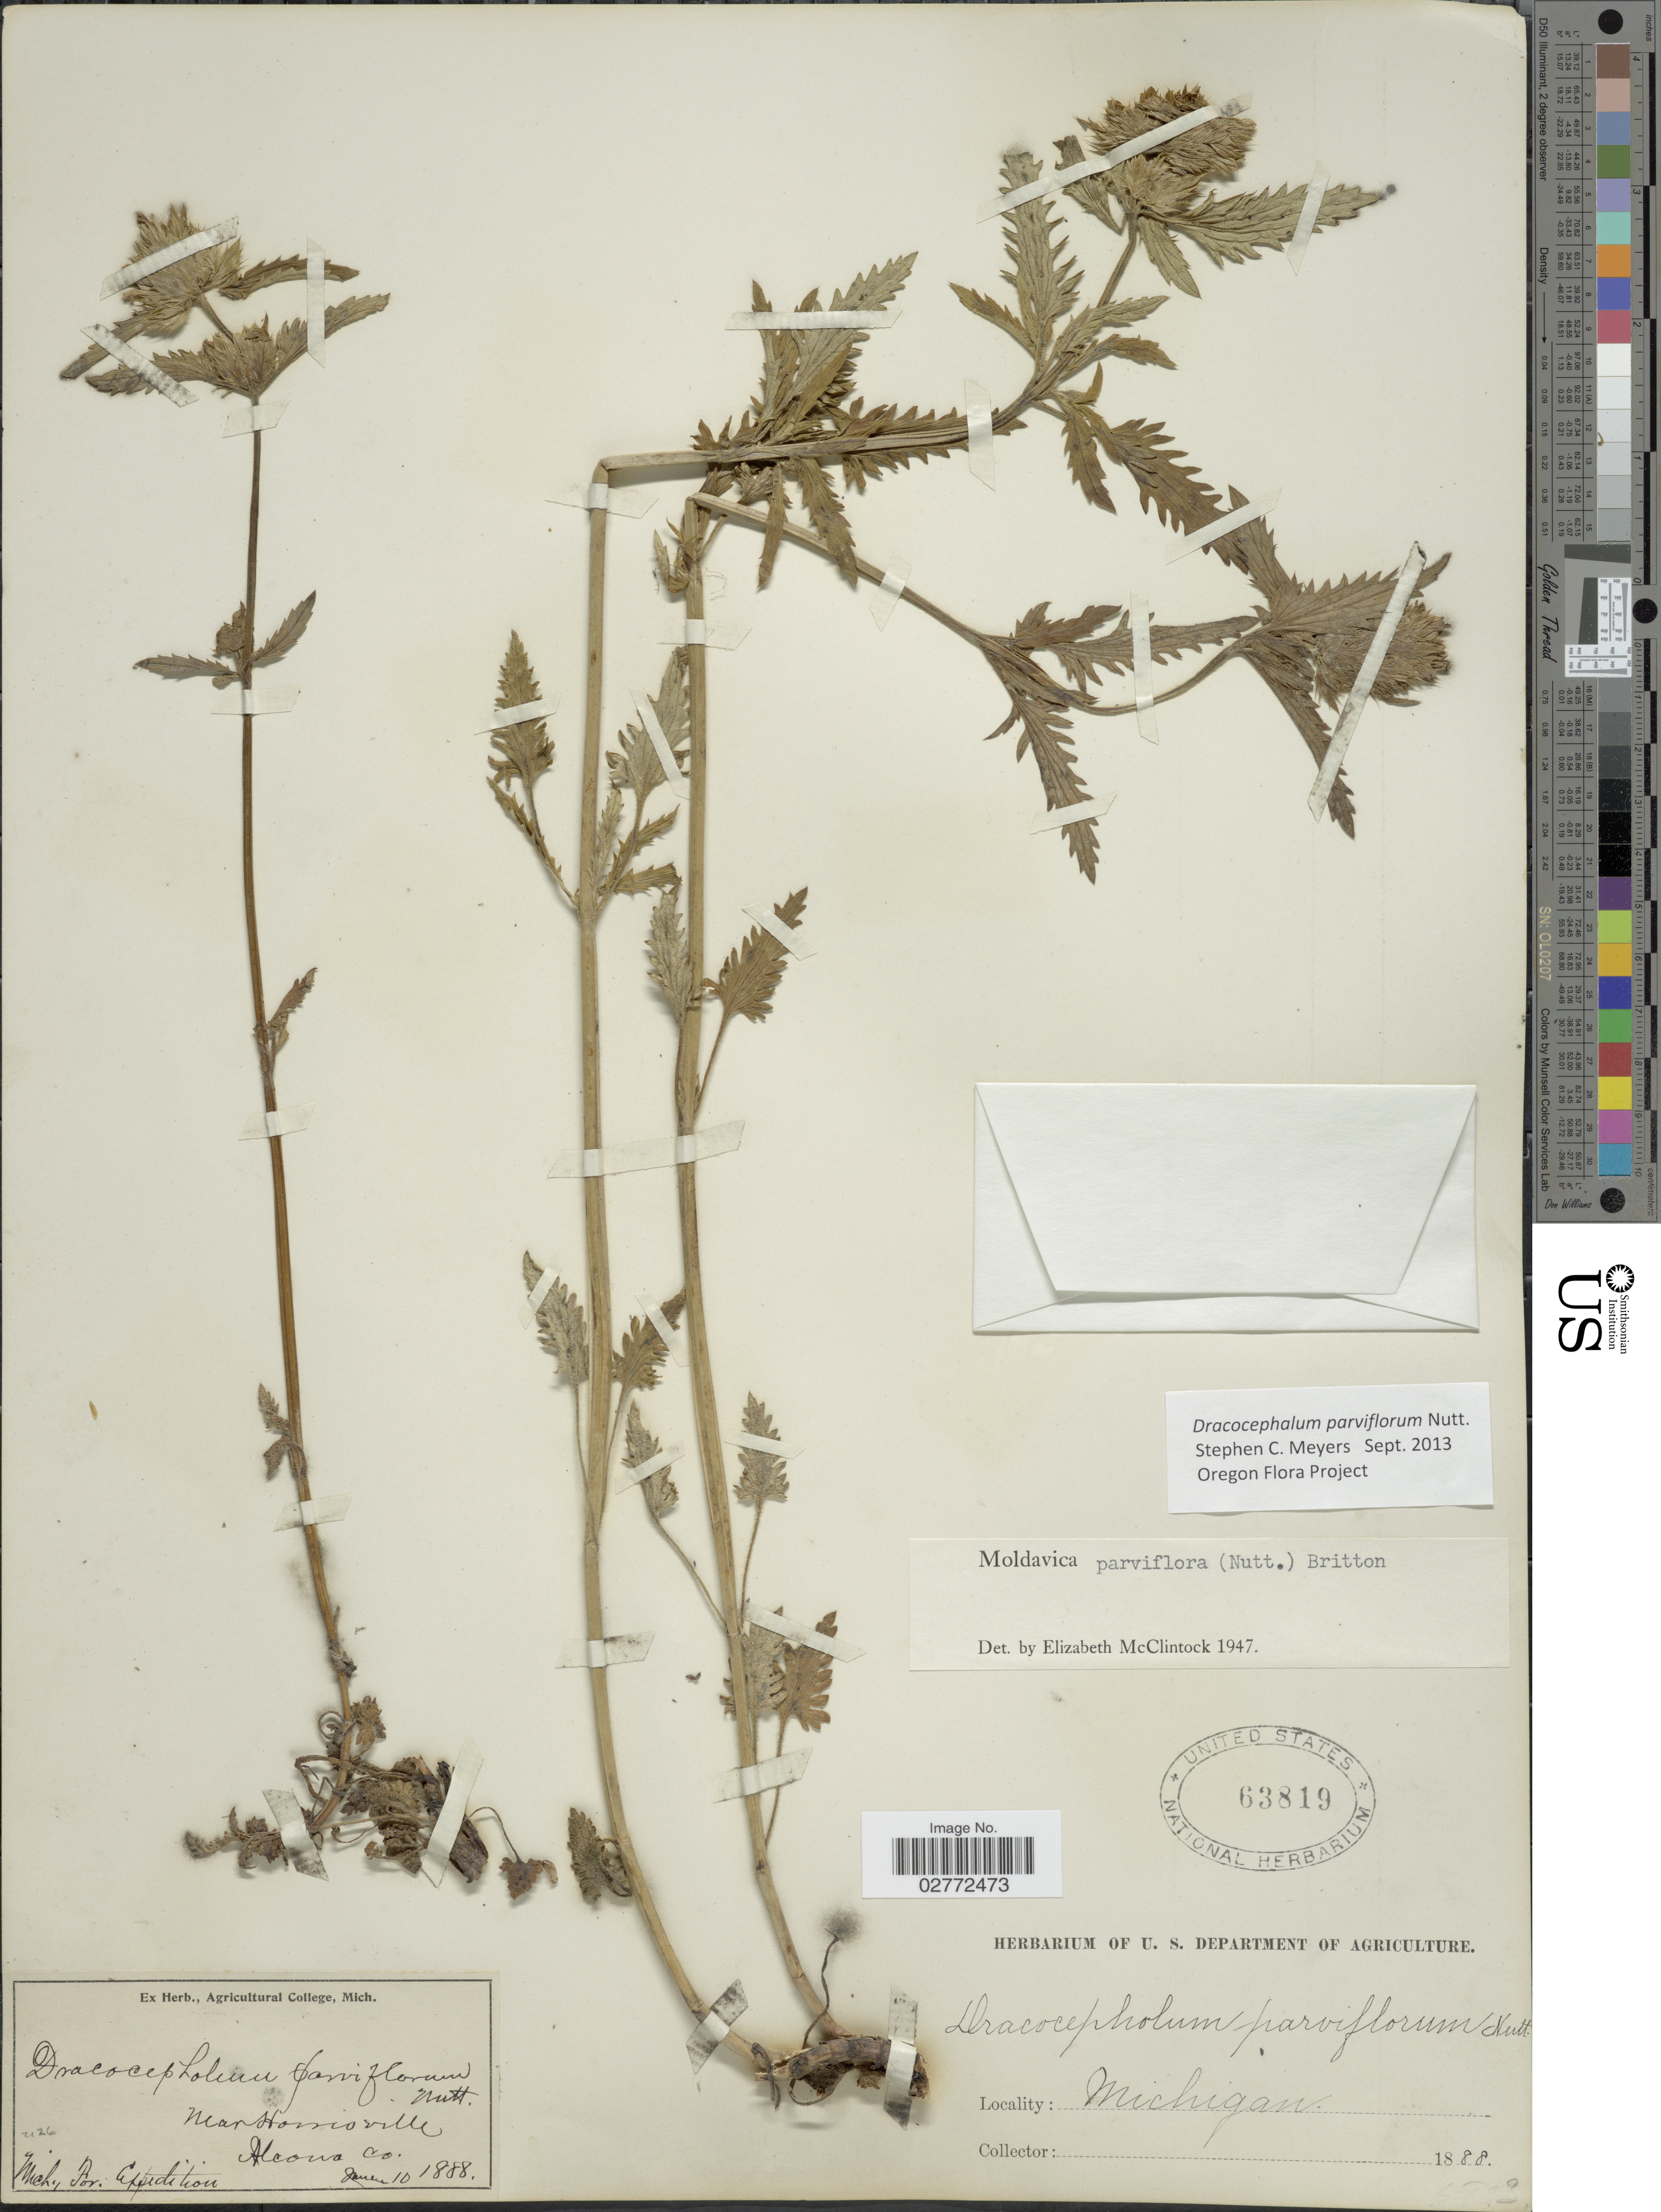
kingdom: Plantae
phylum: Tracheophyta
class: Magnoliopsida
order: Lamiales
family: Lamiaceae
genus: Dracocephalum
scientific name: Dracocephalum parviflorum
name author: Nutt.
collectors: Mich. For.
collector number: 2126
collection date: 1888-02-10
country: United States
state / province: Michigan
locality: near Harrisville. Alcona Co.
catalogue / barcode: US 63819